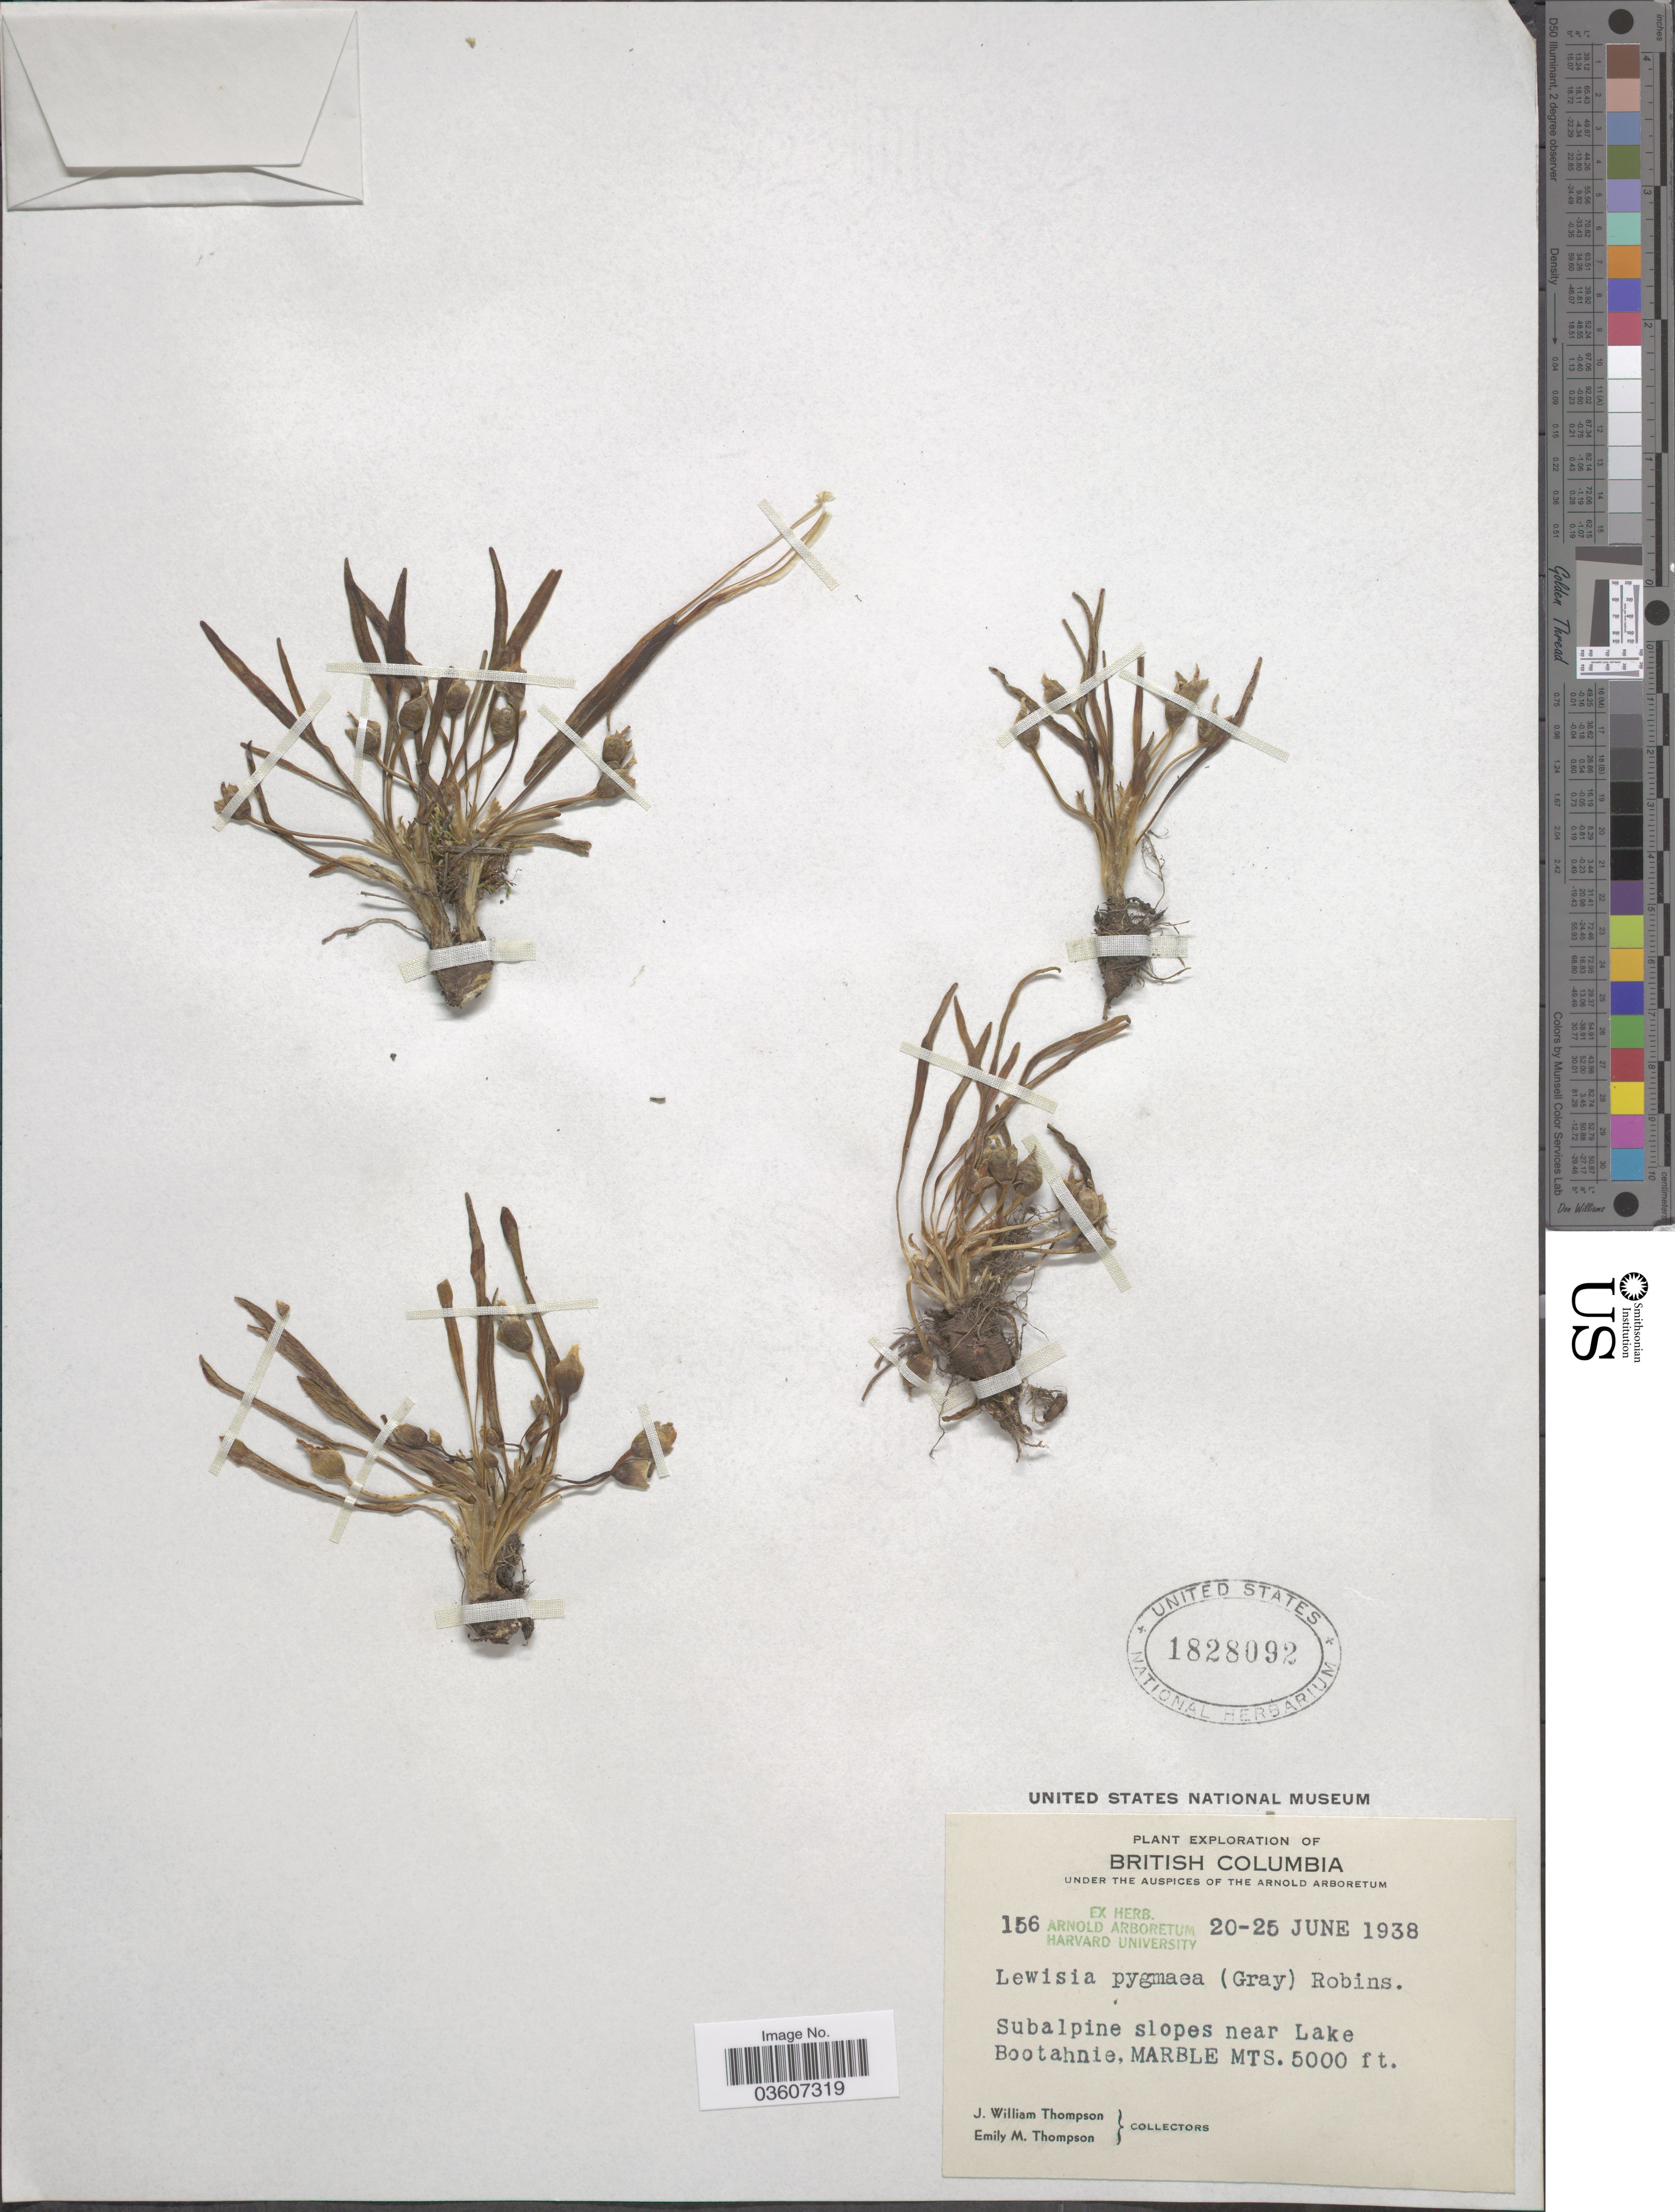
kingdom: Plantae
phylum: Tracheophyta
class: Magnoliopsida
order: Caryophyllales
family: Montiaceae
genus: Lewisia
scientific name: Lewisia pygmaea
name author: (A. Gray) B.L. Rob.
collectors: J. W. Thompson & E. M. Thompson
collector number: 156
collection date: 1938-06-20/1938-06-25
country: Canada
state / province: British Columbia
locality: Subalpine slopes near Lake Bootahnie, Marble Mts.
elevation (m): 1524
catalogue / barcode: US 1828092